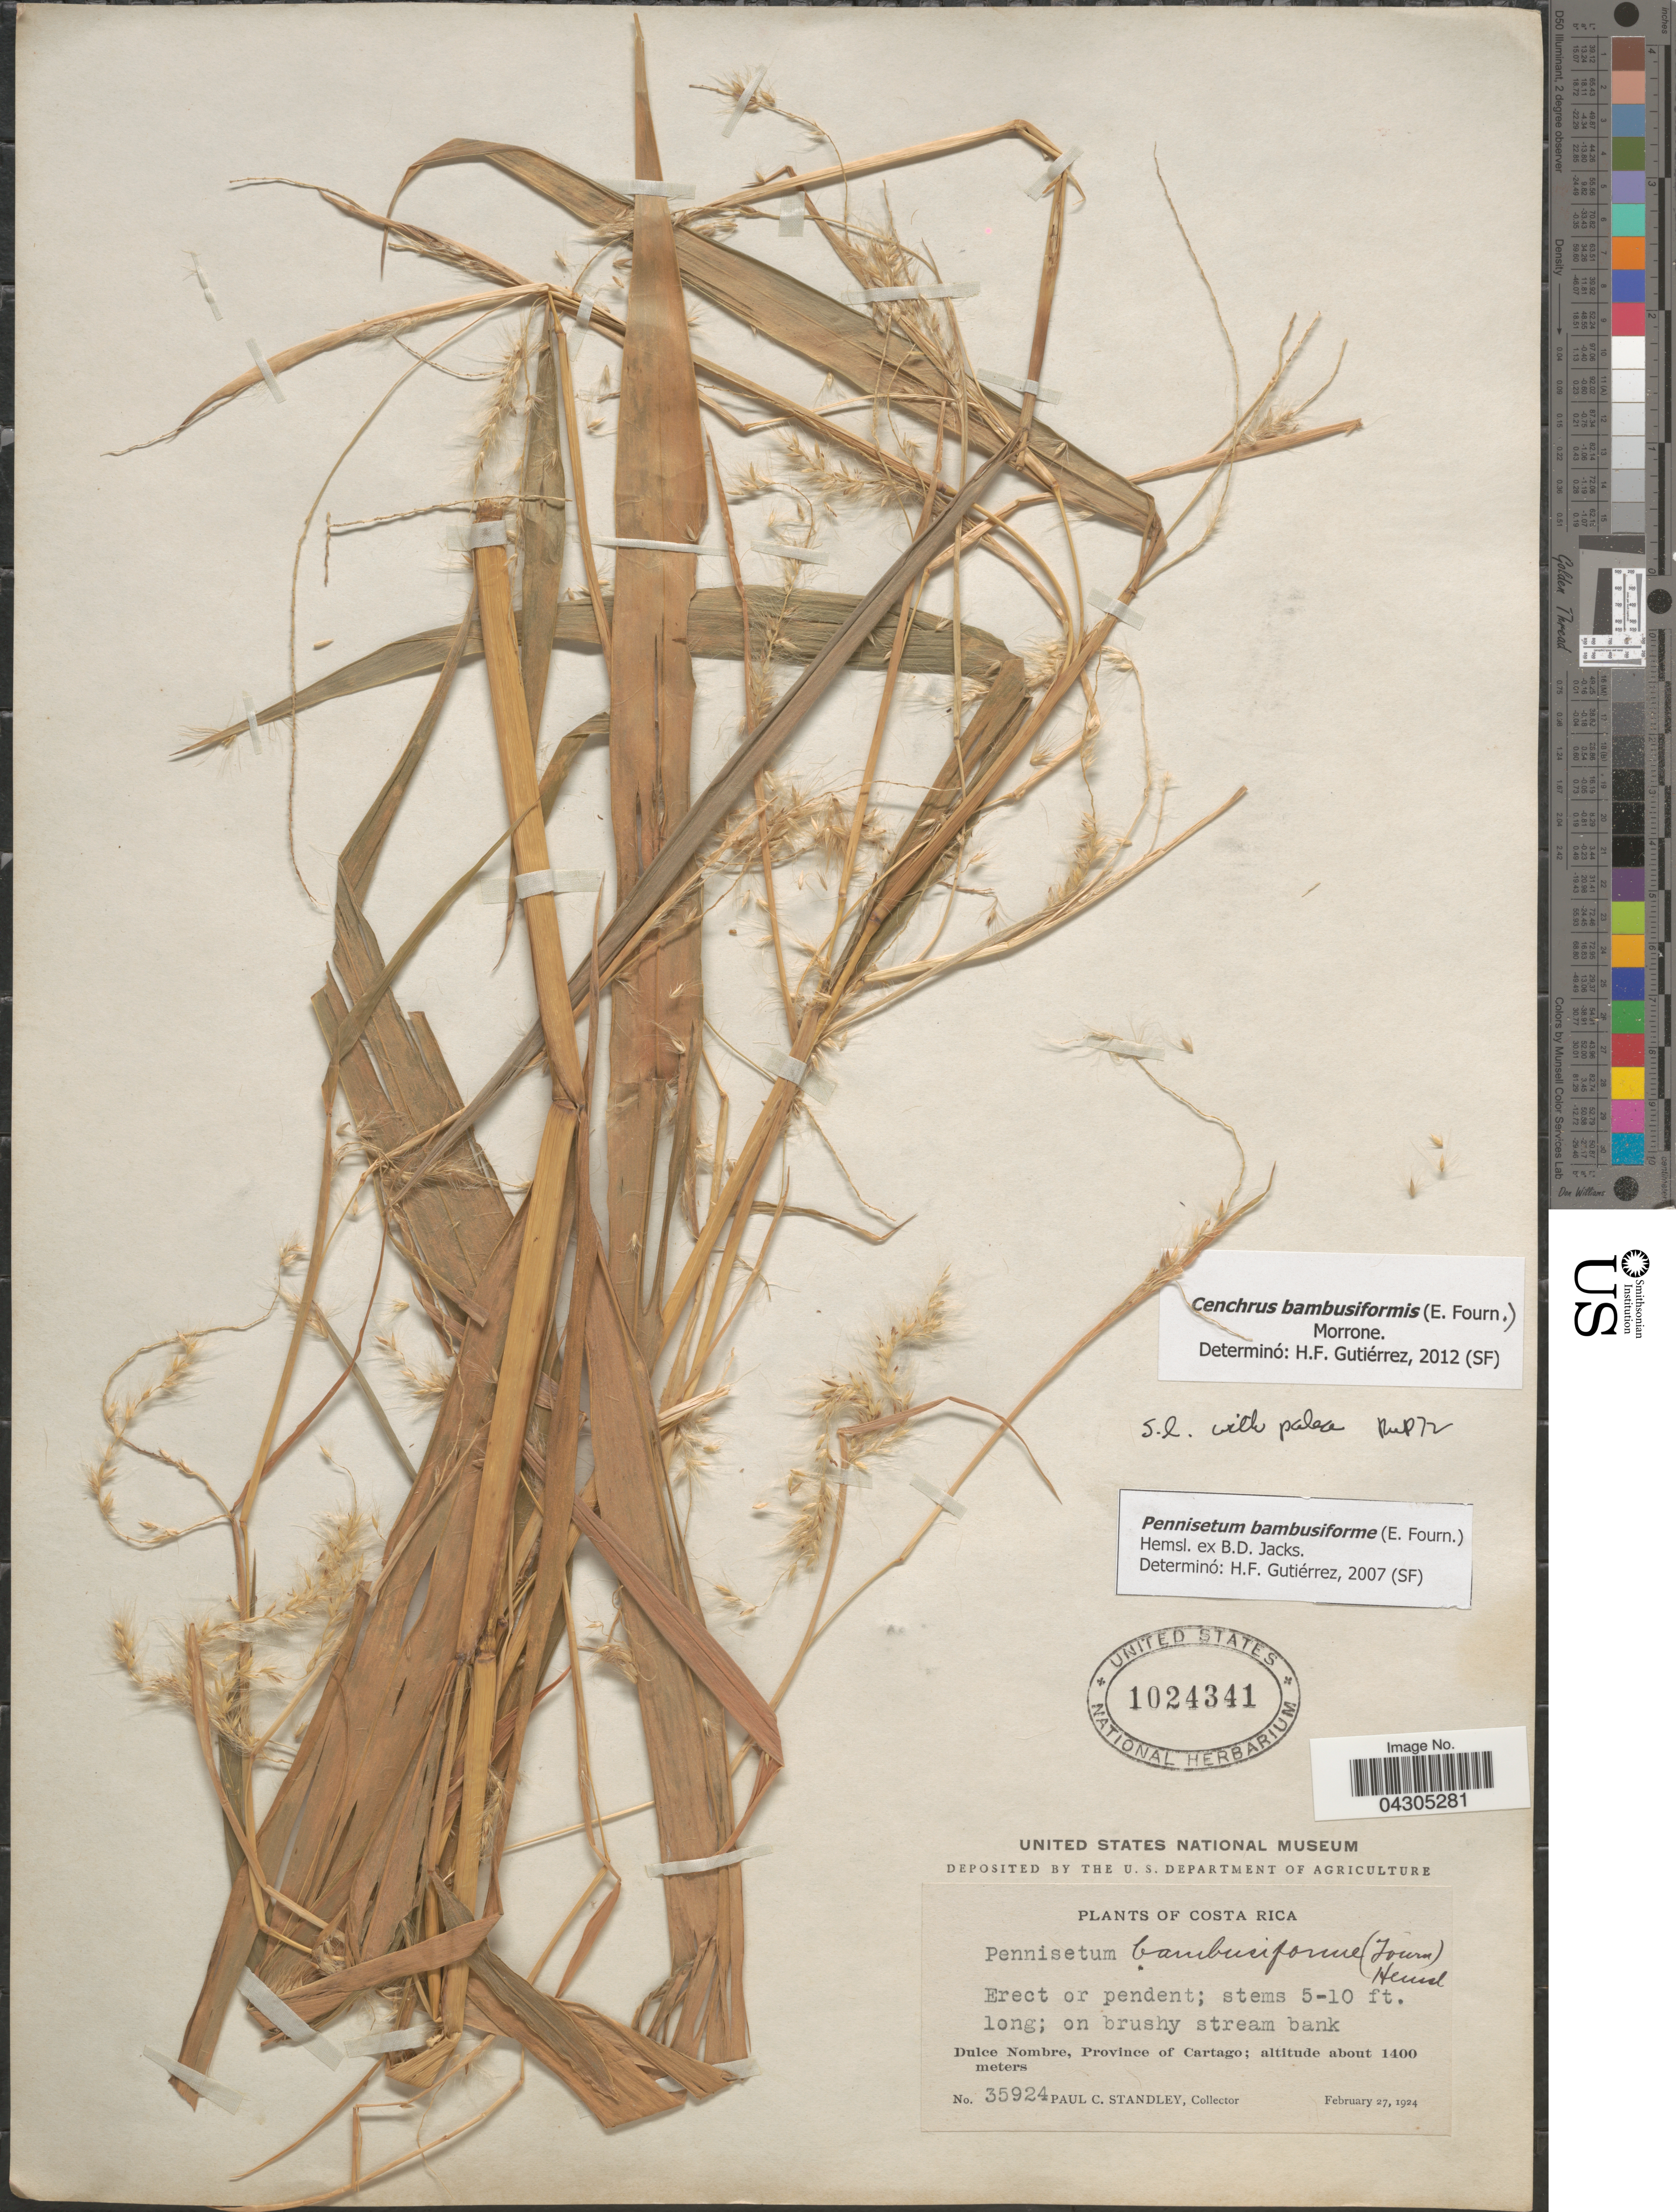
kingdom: Plantae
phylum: Tracheophyta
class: Liliopsida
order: Poales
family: Poaceae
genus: Cenchrus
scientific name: Cenchrus bambusiformis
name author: (E. Fourn.) Morrone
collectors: P. C. Standley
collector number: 35294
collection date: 1924-02-27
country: Costa Rica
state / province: Cartago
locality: Dulce Nombre.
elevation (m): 1400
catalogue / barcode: US 1024341